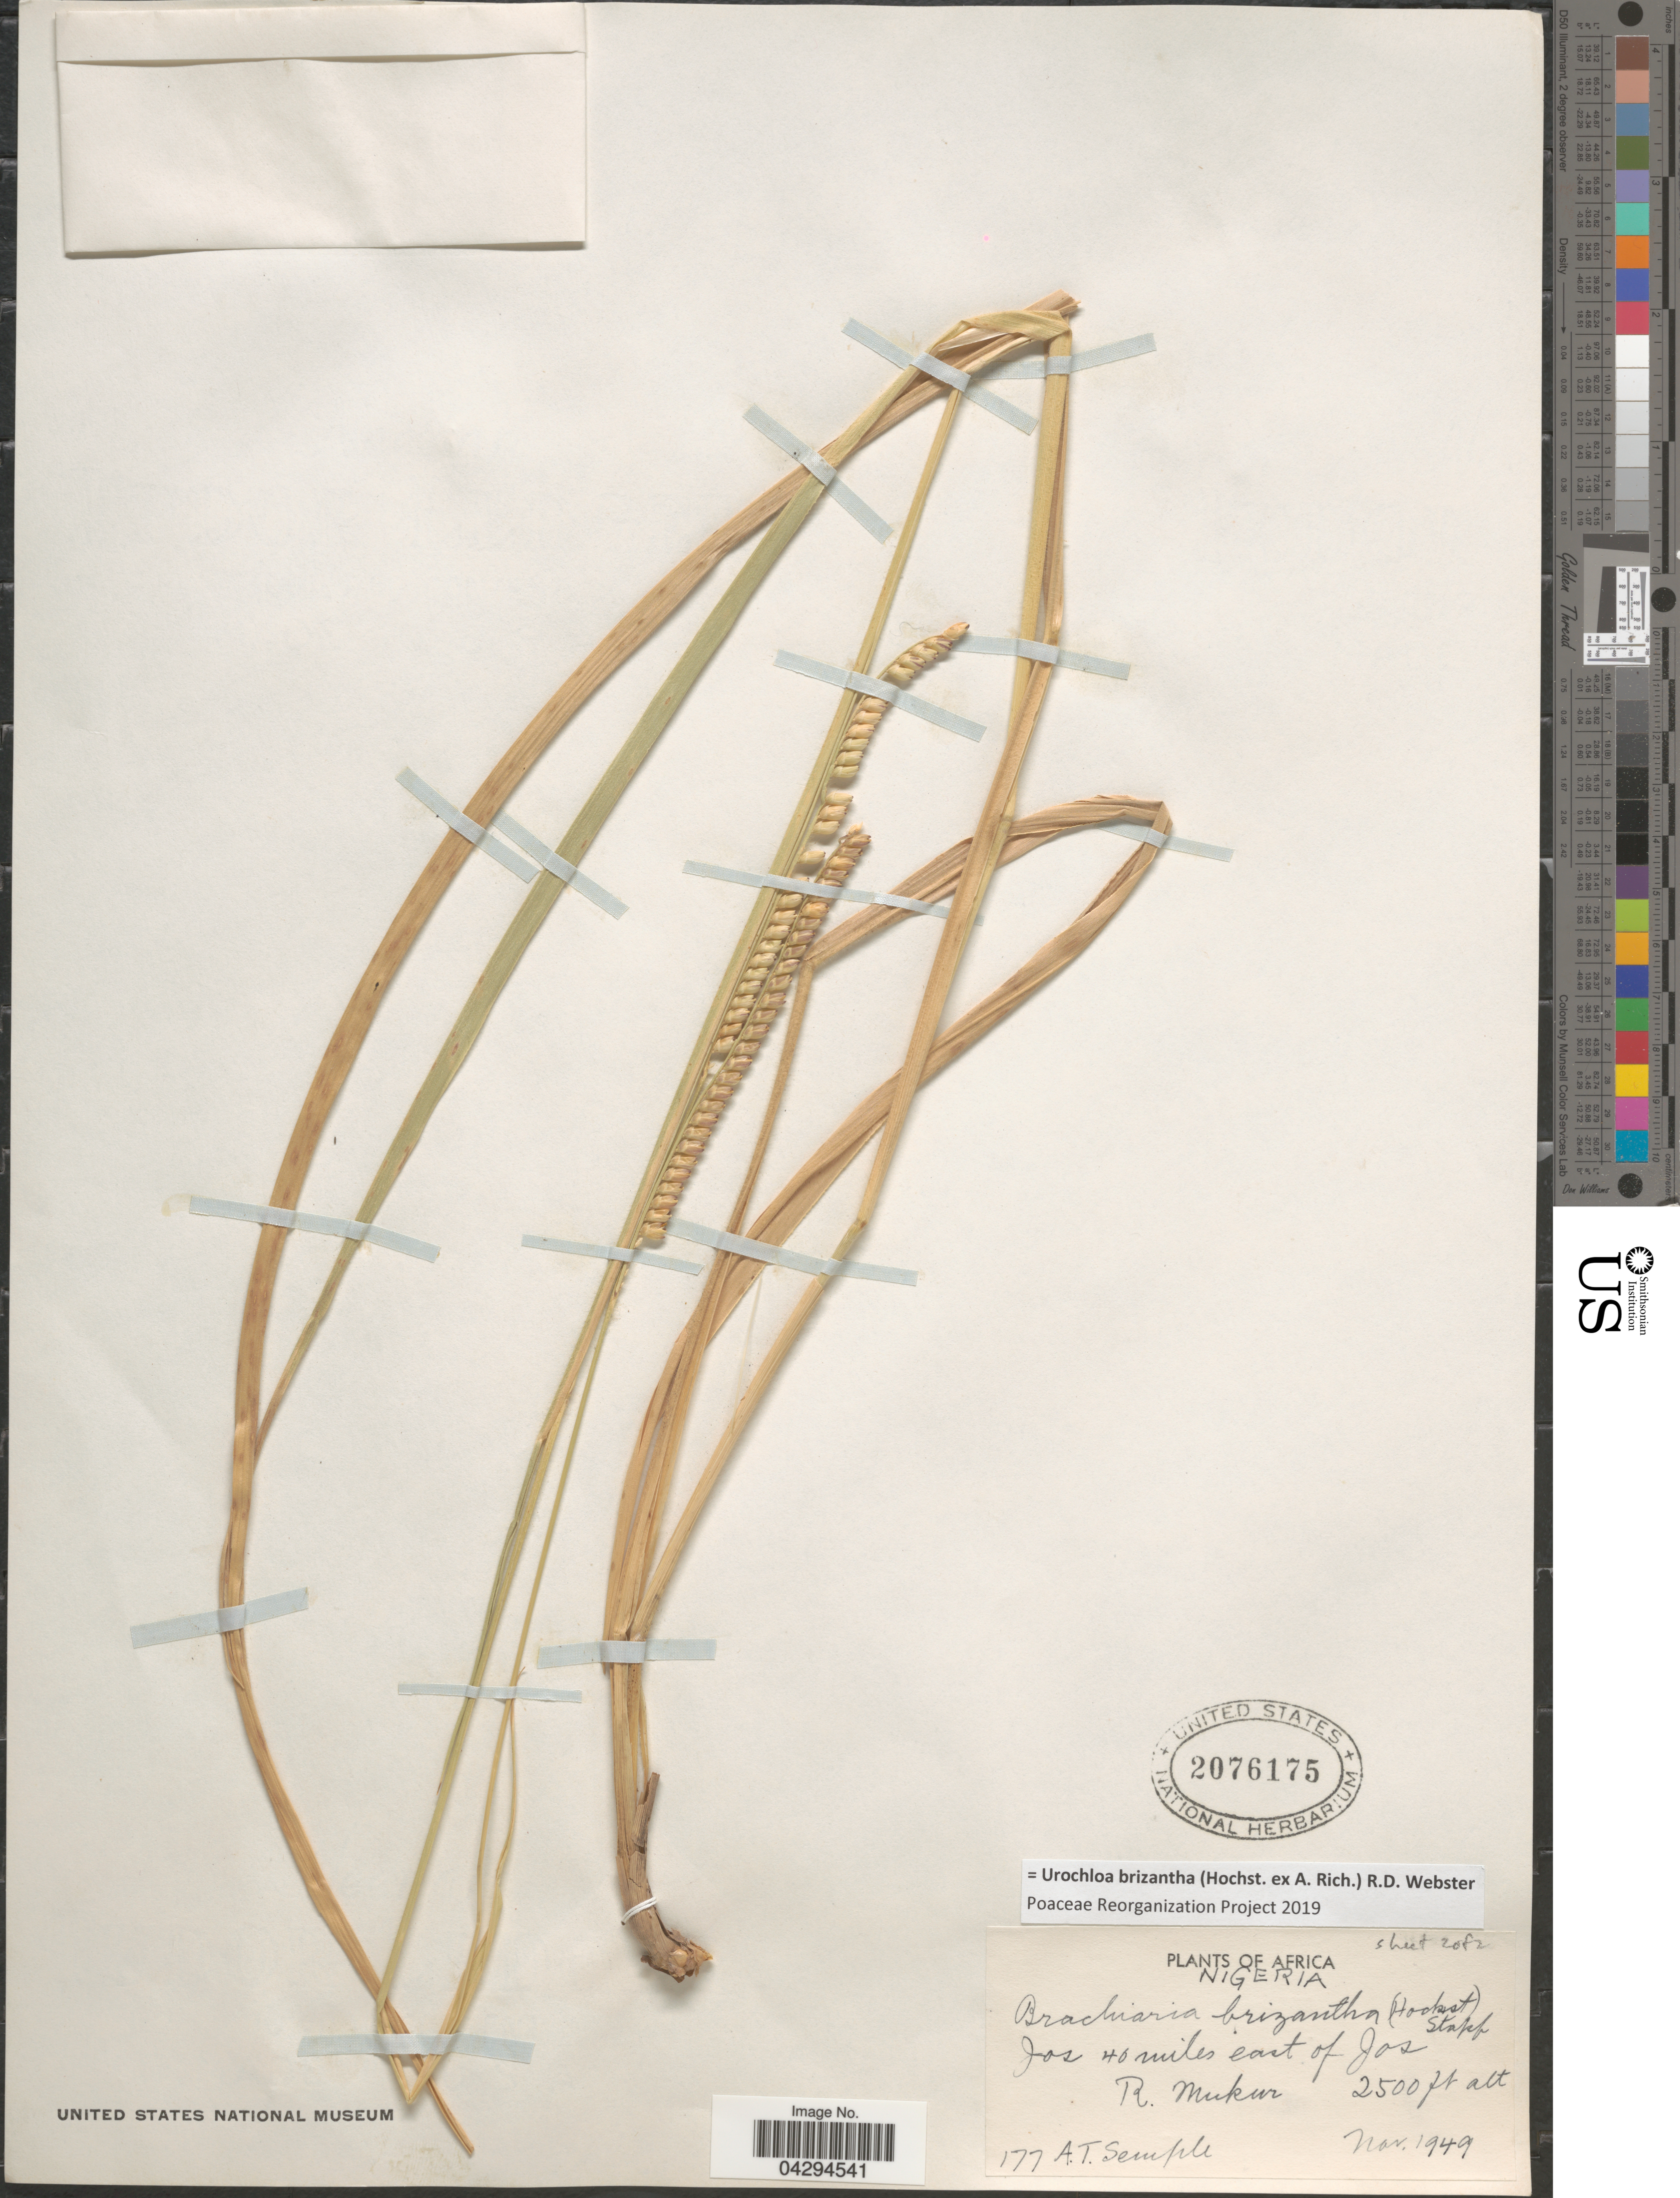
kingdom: Plantae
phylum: Tracheophyta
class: Liliopsida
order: Poales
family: Poaceae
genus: Urochloa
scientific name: Urochloa brizantha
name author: (Hochst. ex A. Rich.) R.D. Webster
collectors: A. Semple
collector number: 177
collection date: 1949-11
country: Nigeria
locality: Jos 46 [interpreted] miles east of Jos. R. Mukur.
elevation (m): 762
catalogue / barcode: US 2076175